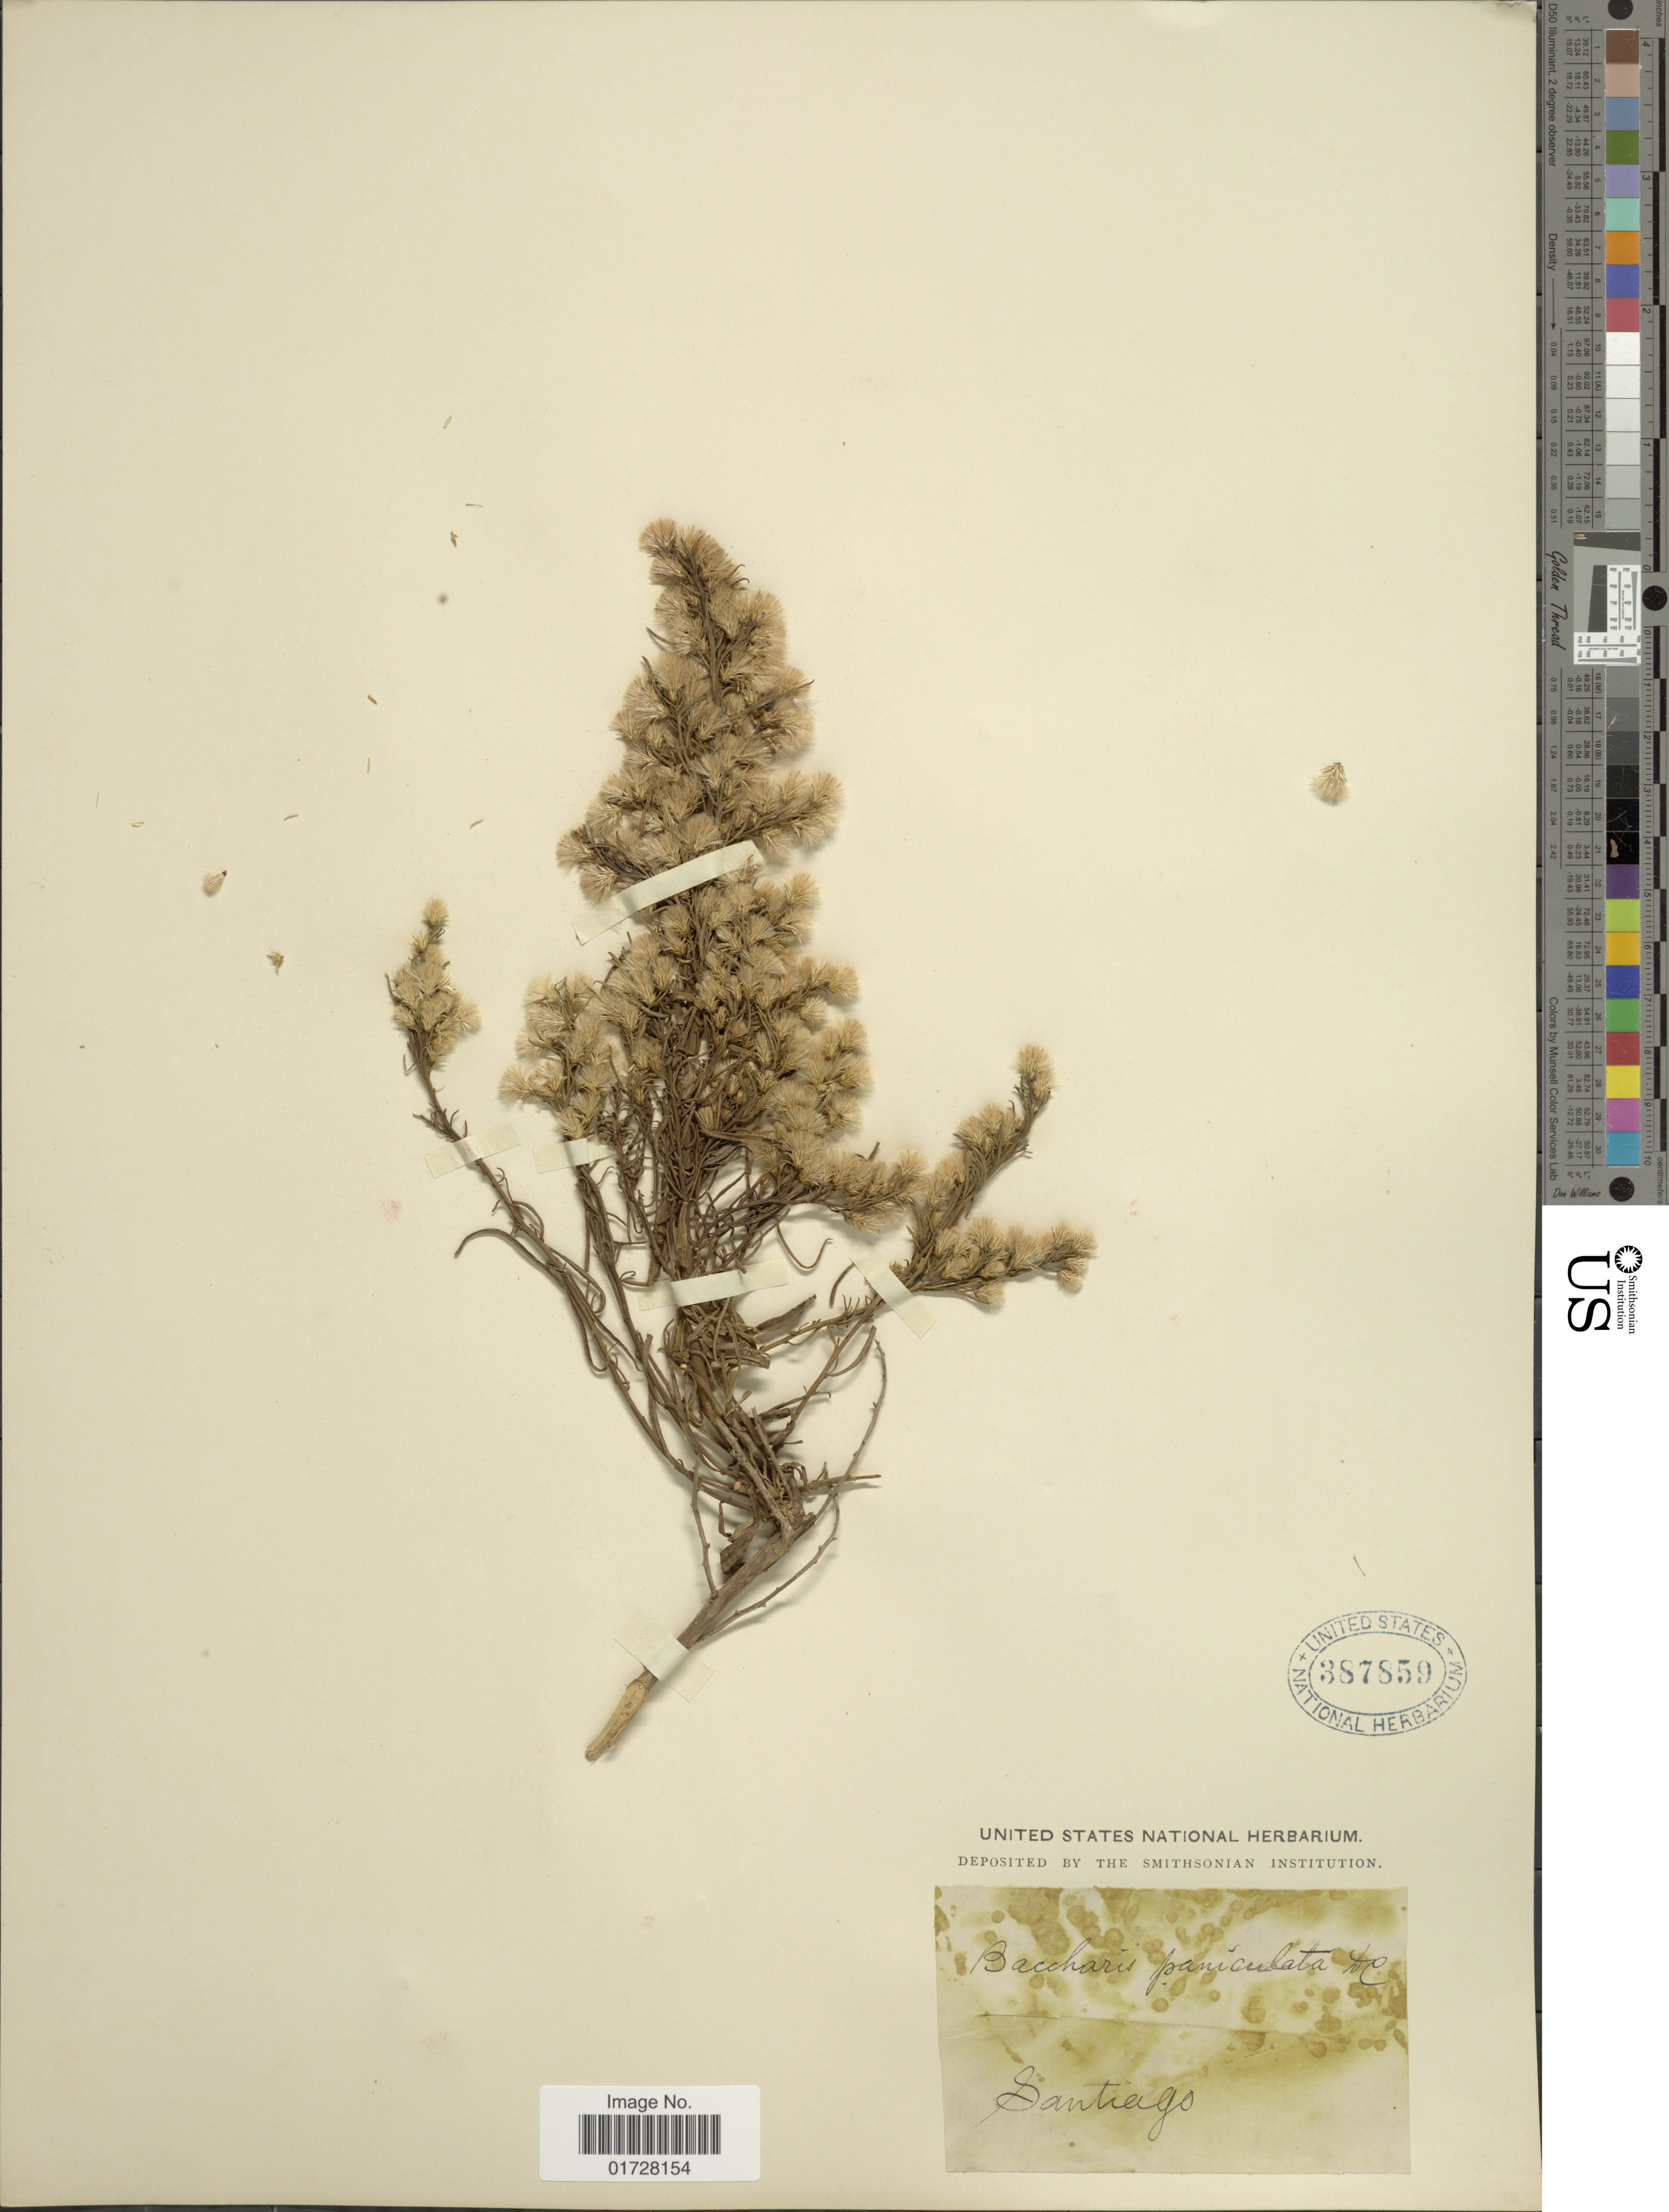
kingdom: Plantae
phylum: Tracheophyta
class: Magnoliopsida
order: Asterales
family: Asteraceae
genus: Baccharis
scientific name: Baccharis paniculata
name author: DC.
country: Chile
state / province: Región Metropolitana (RM)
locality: Santiago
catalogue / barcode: US 387859